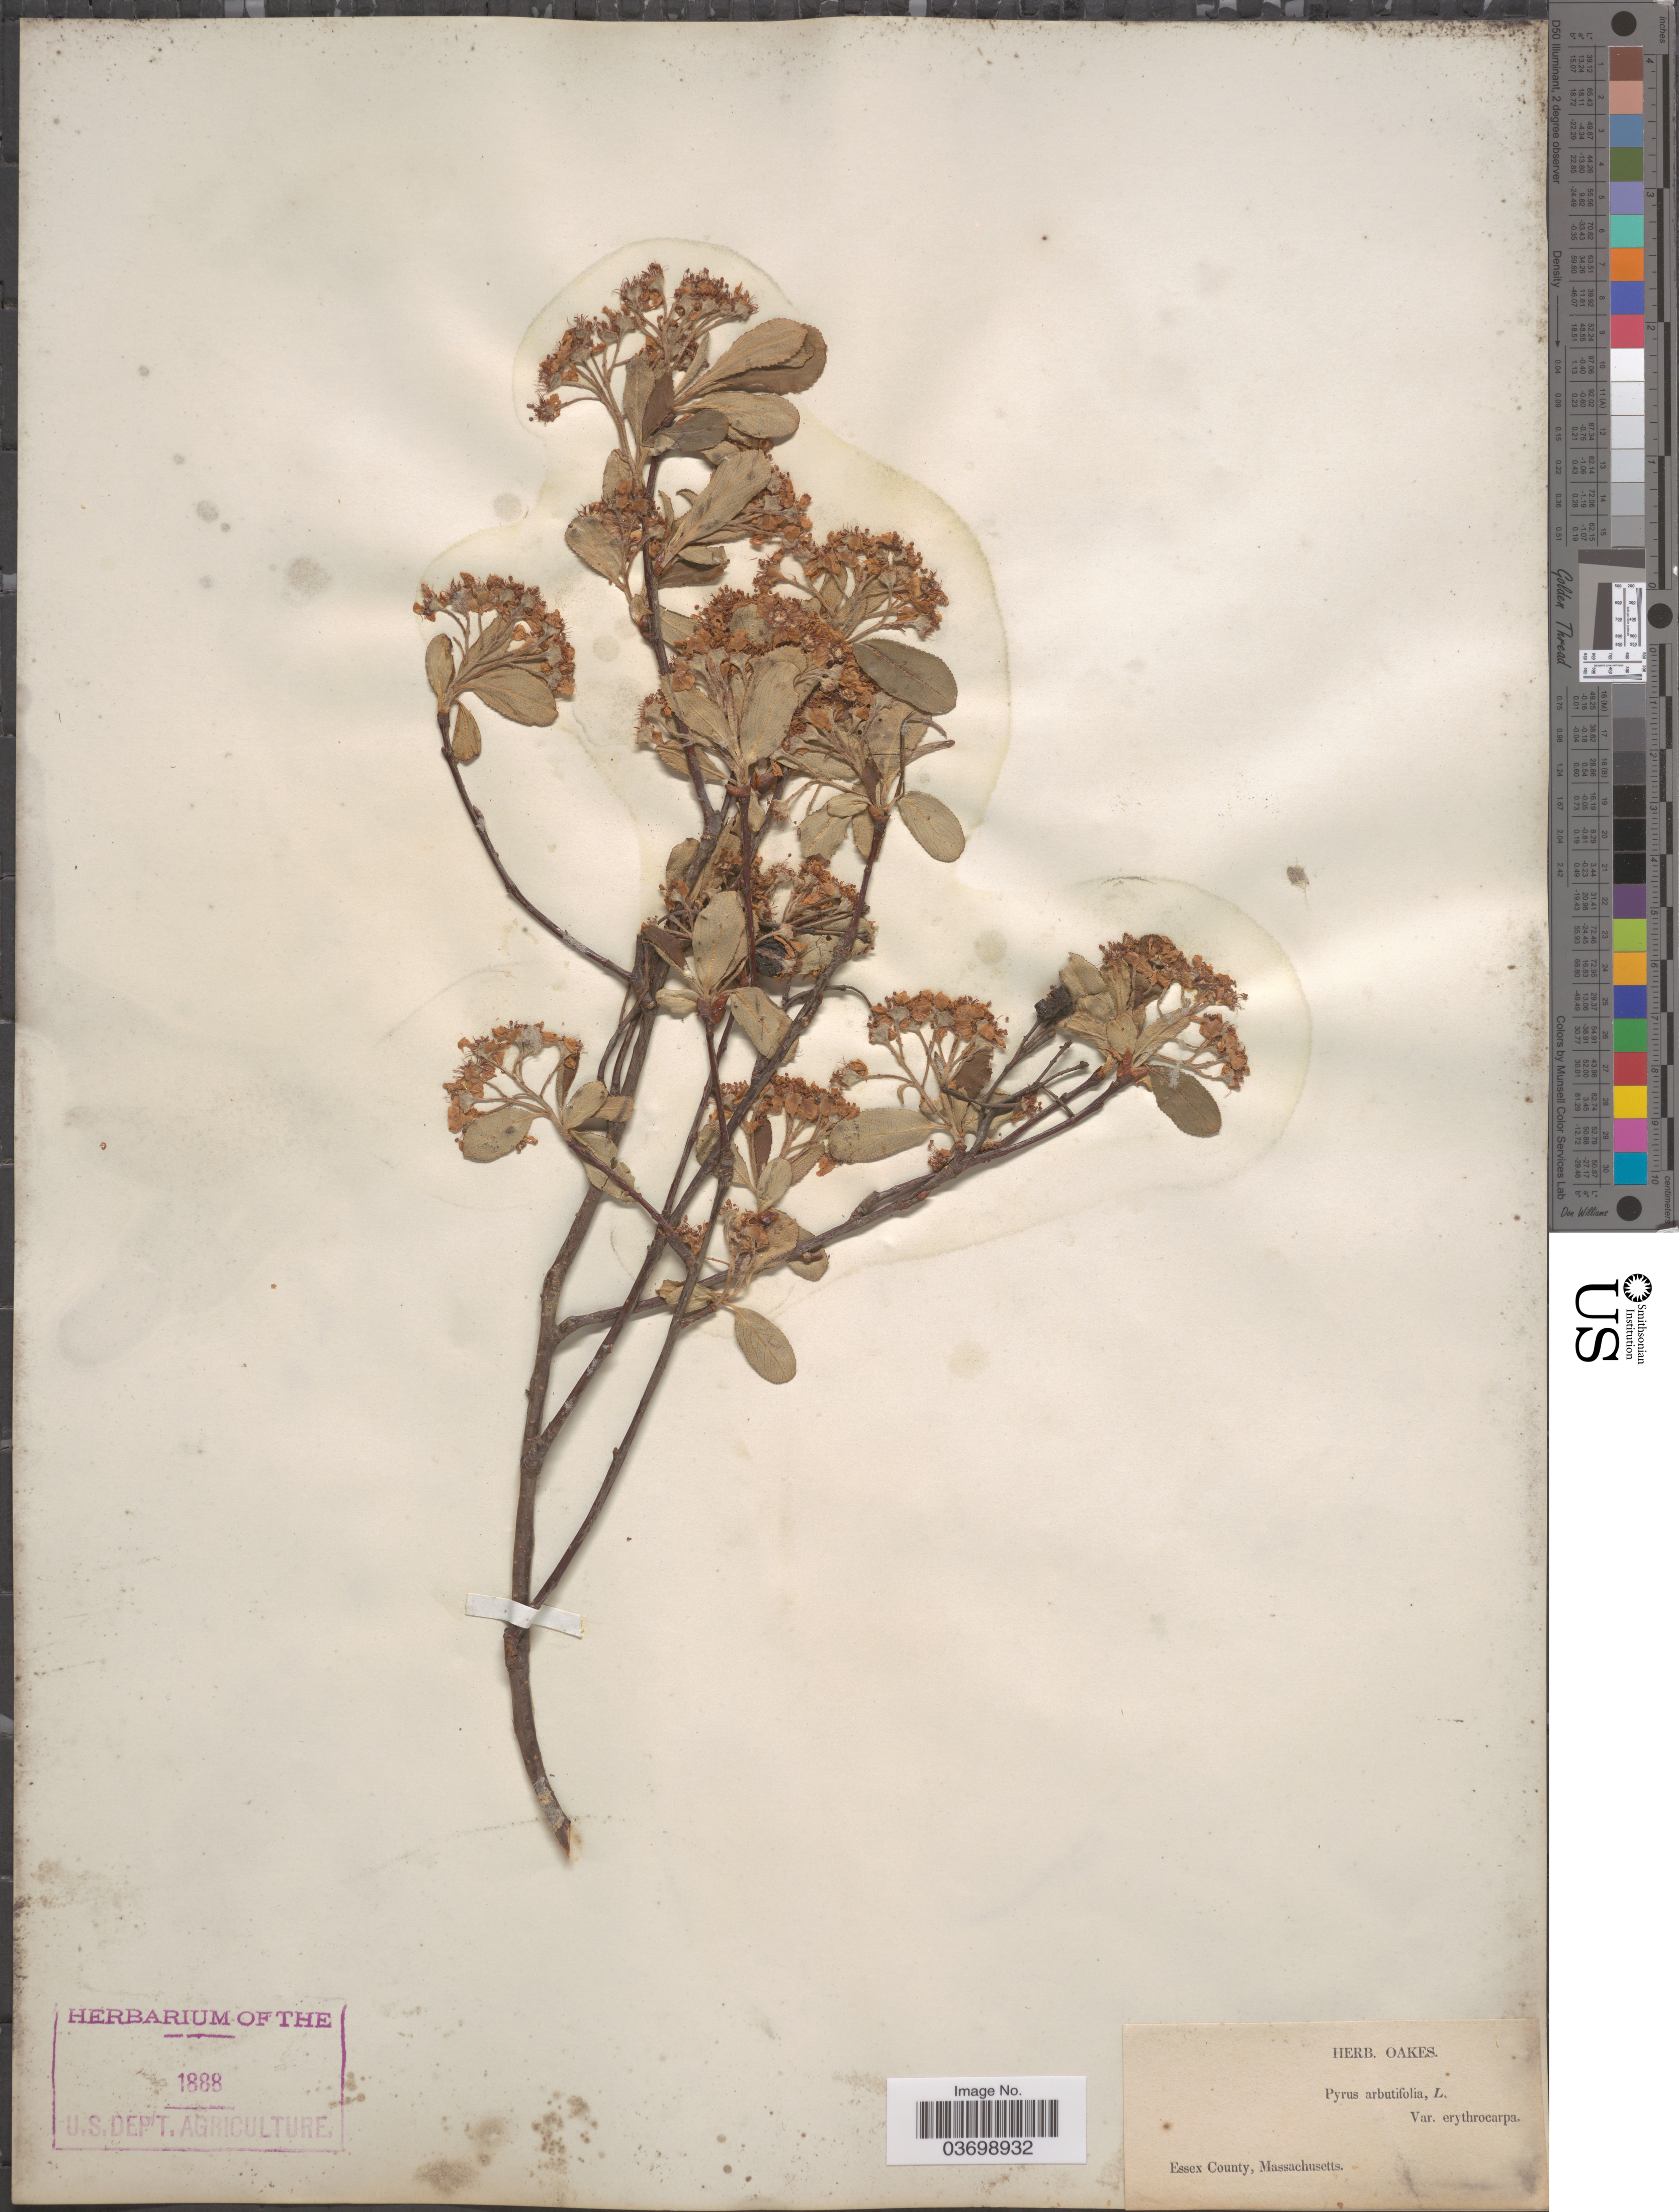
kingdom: Plantae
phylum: Tracheophyta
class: Magnoliopsida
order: Rosales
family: Rosaceae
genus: Aronia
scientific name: Aronia x prunifolia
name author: (Marshall) Rehder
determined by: Strong, M. T., (US), Smithsonian Institution - National Museum of Natural History (UNITED STATES)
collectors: ex herb. Oakes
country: United States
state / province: Massachusetts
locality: Essex County.